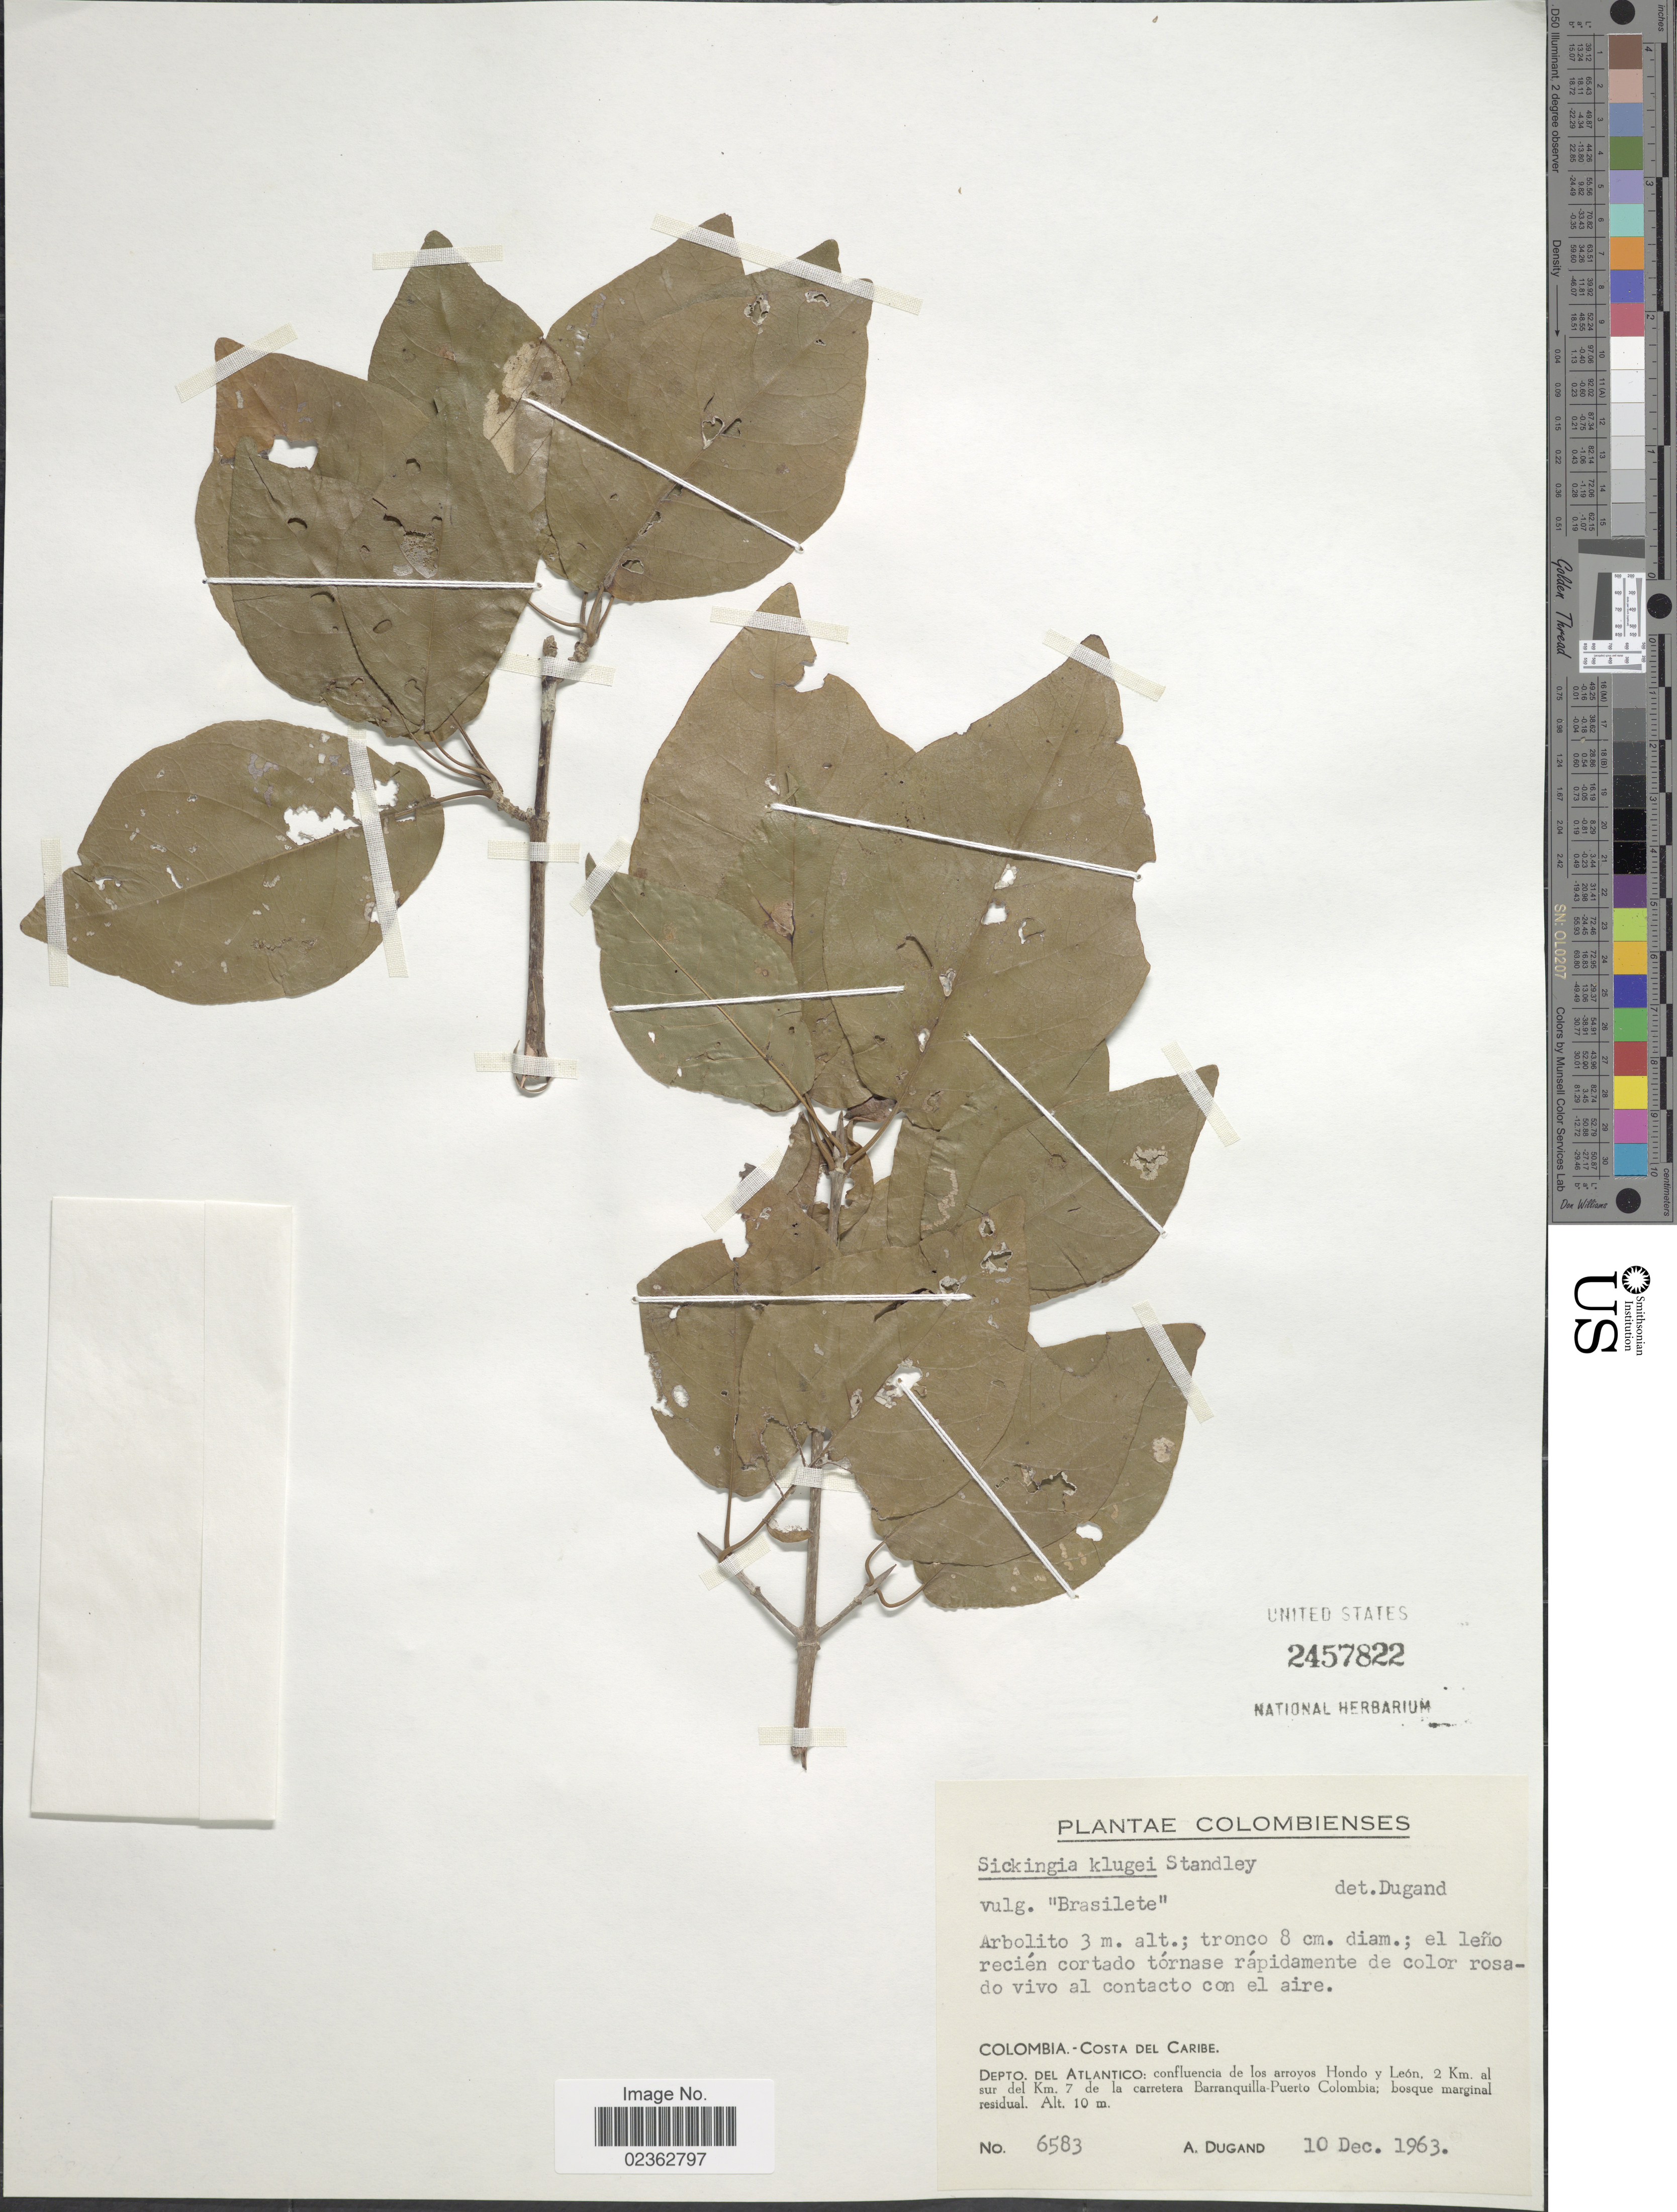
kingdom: Plantae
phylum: Tracheophyta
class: Magnoliopsida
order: Gentianales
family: Rubiaceae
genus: Simira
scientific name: Simira klugei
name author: (Standl.) Steyerm.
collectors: A. Dugand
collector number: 6583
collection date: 1963-12-10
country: Colombia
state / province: Atlántico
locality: Costa Del Caribe: confluencia de los arroyos Hondo y Leon, 2 km. al sur del Km. 7 d ela carretera Barranquilla-Puerto Colombia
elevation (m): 10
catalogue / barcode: US 2457822